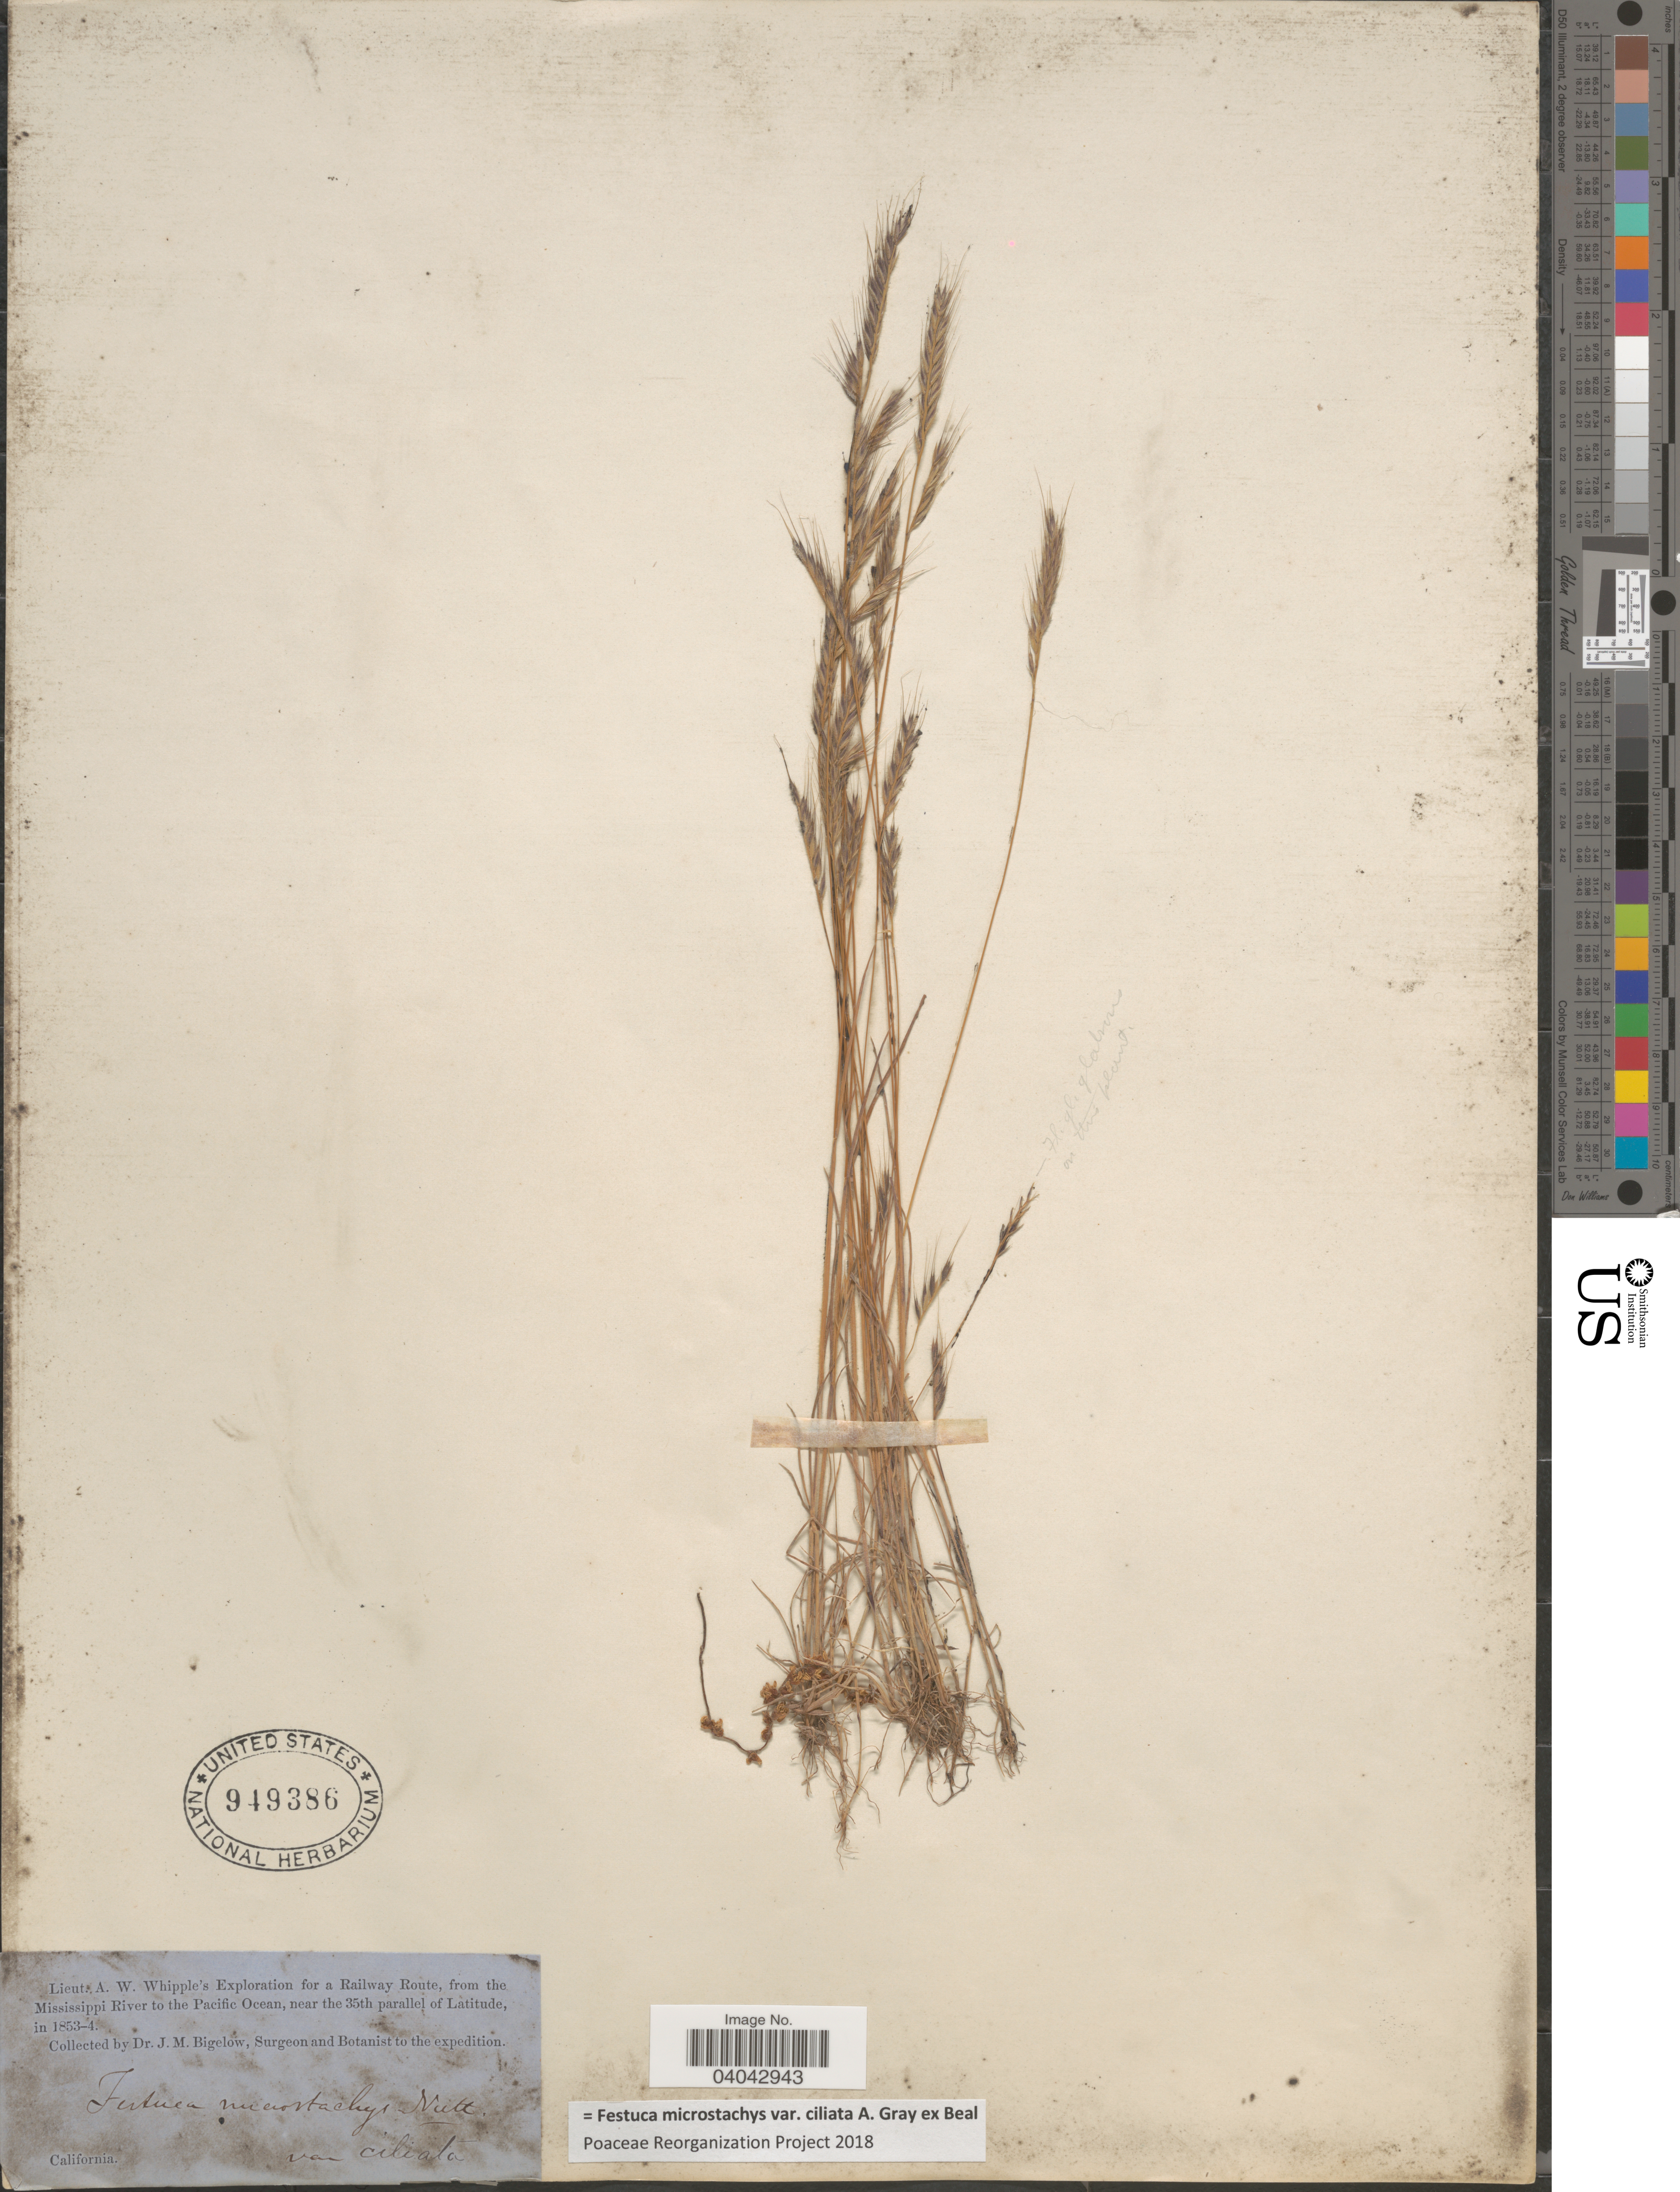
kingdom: Plantae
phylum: Tracheophyta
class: Liliopsida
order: Poales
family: Poaceae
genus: Festuca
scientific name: Festuca microstachys var. ciliata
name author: A. Gray ex W.J. Beal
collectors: J. M. Bigelow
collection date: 1853/1854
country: United States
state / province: California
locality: The Mississippi River to the Pacific Ocean, near the 35th parallel of Latitude.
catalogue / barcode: US 949386